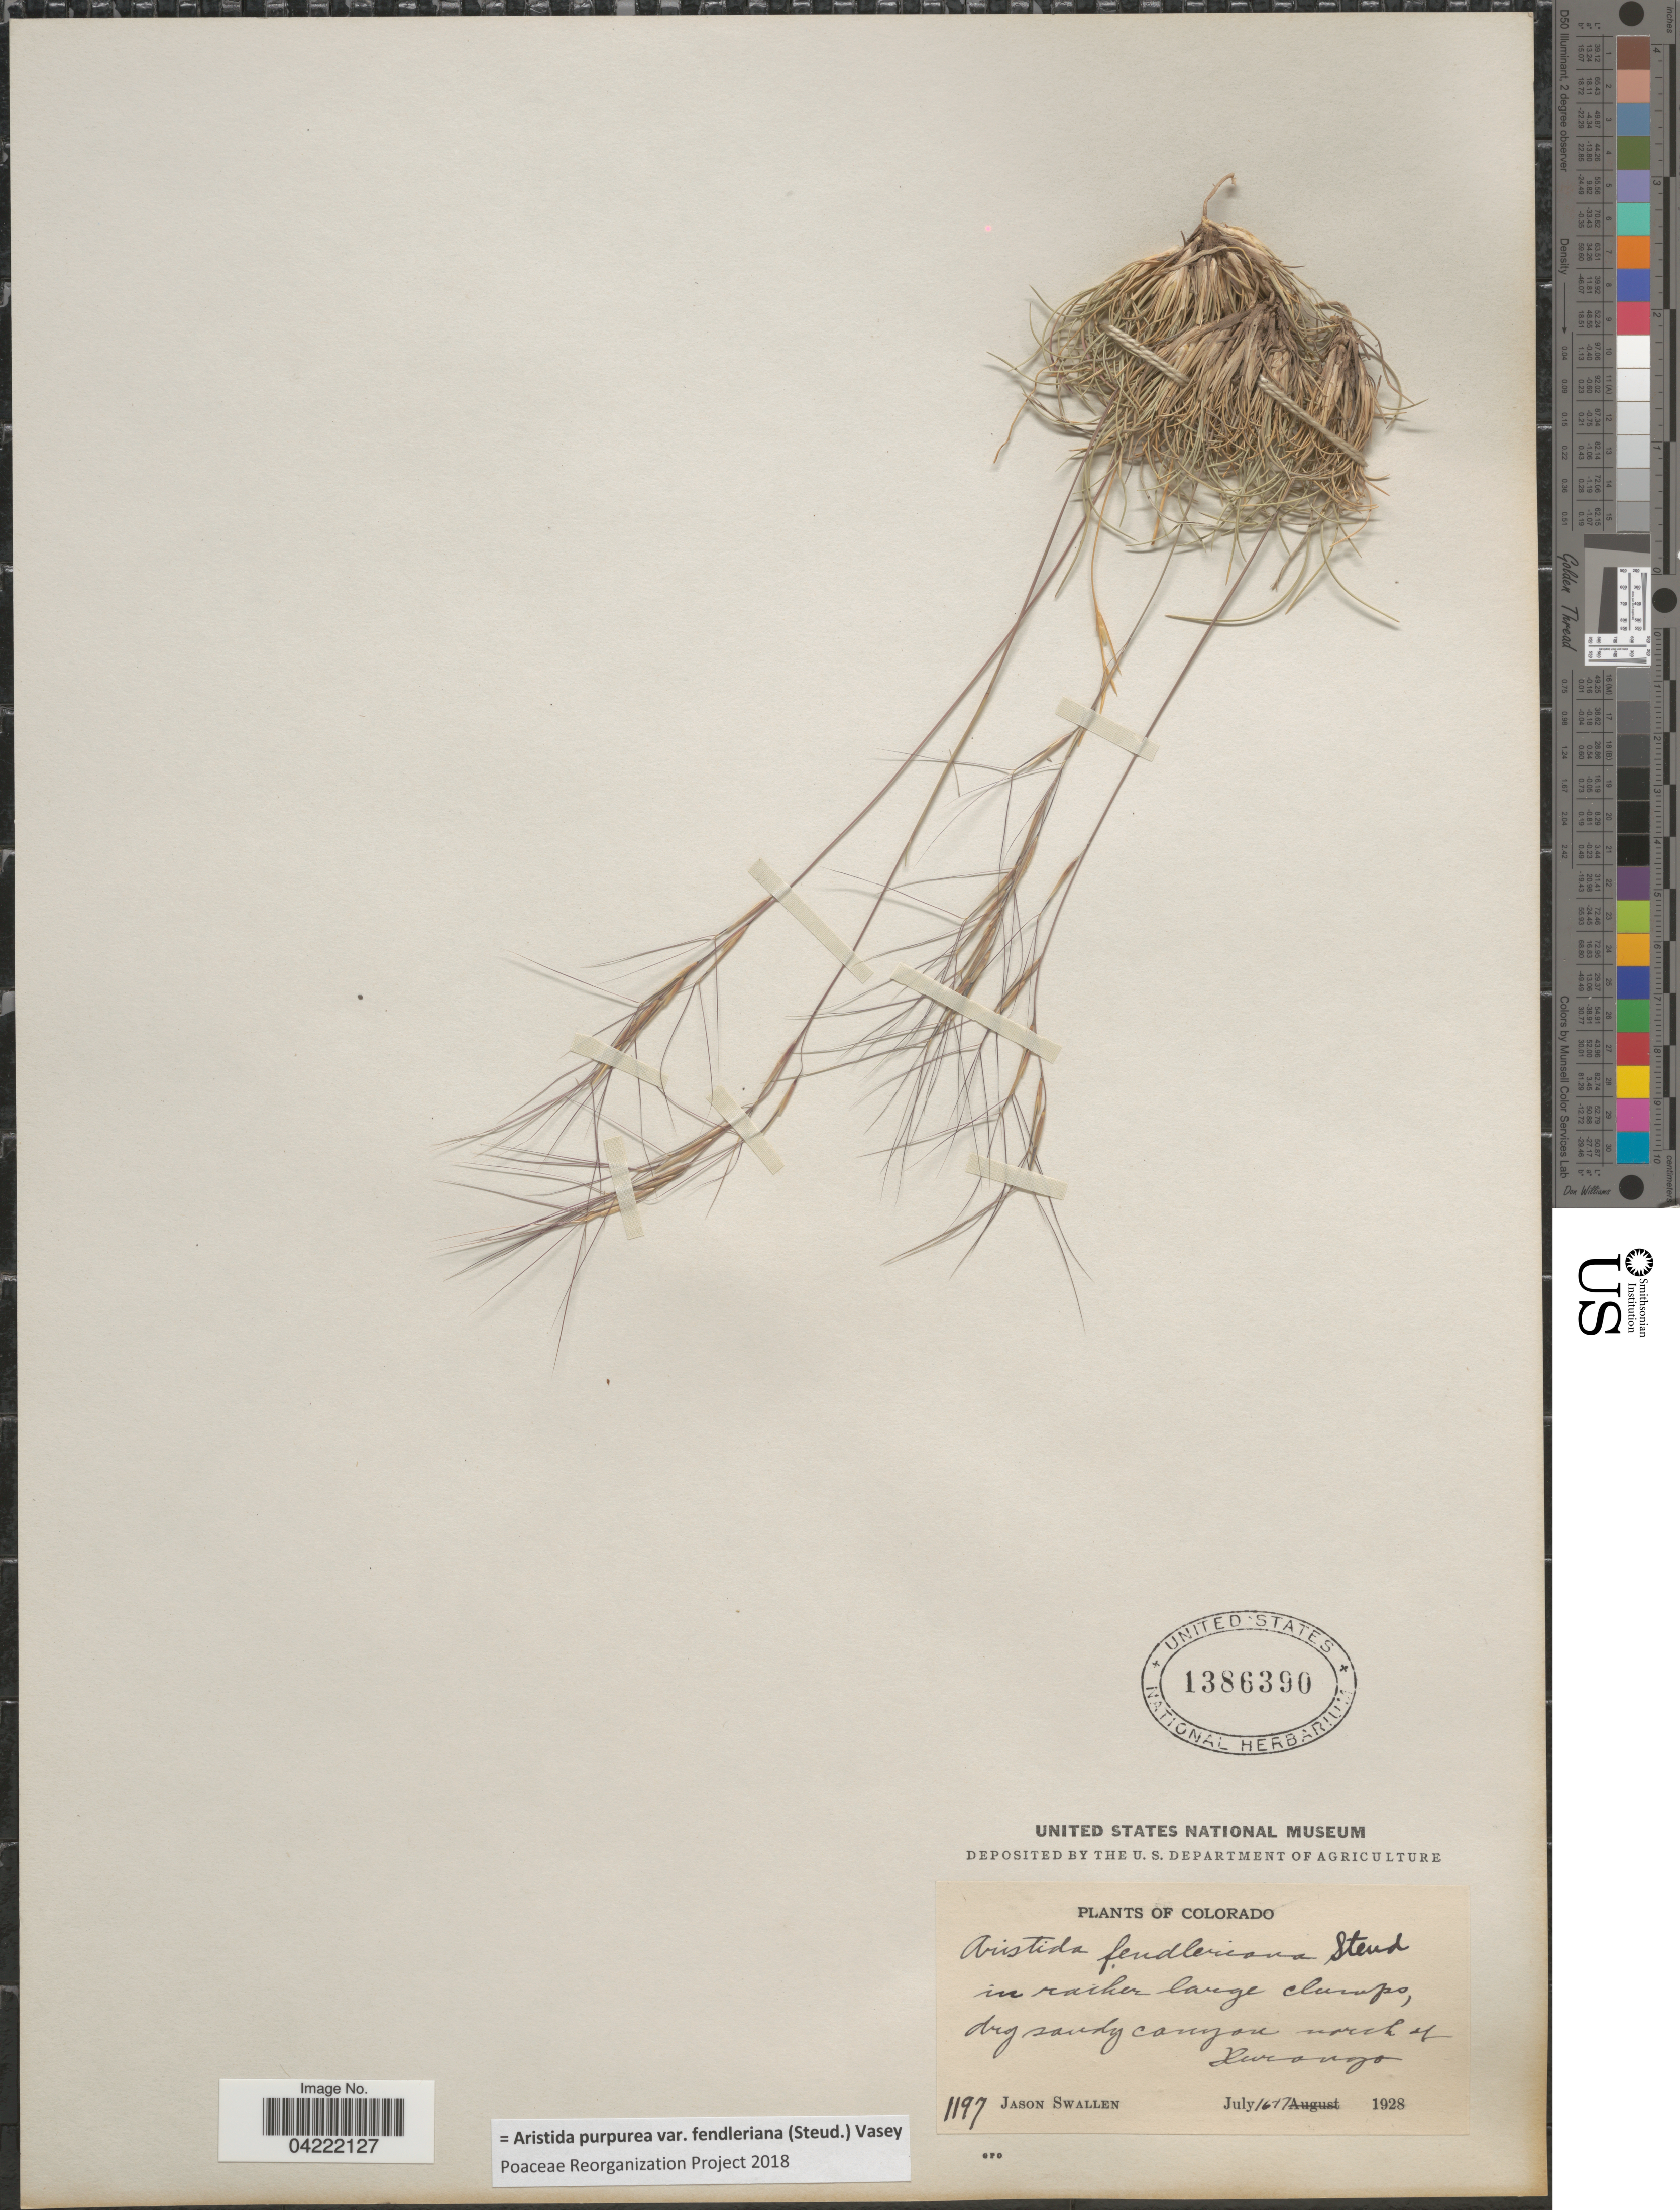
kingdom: Plantae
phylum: Tracheophyta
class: Liliopsida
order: Poales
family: Poaceae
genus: Aristida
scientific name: Aristida purpurea var. fendleriana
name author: (Steud.) Vasey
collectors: J. R. Swallen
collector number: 1197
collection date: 1928-07-16/1928-07-17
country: United States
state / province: Colorado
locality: In rather large clumps, dry sandy canyon marsh of Durango.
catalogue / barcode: US 1386390